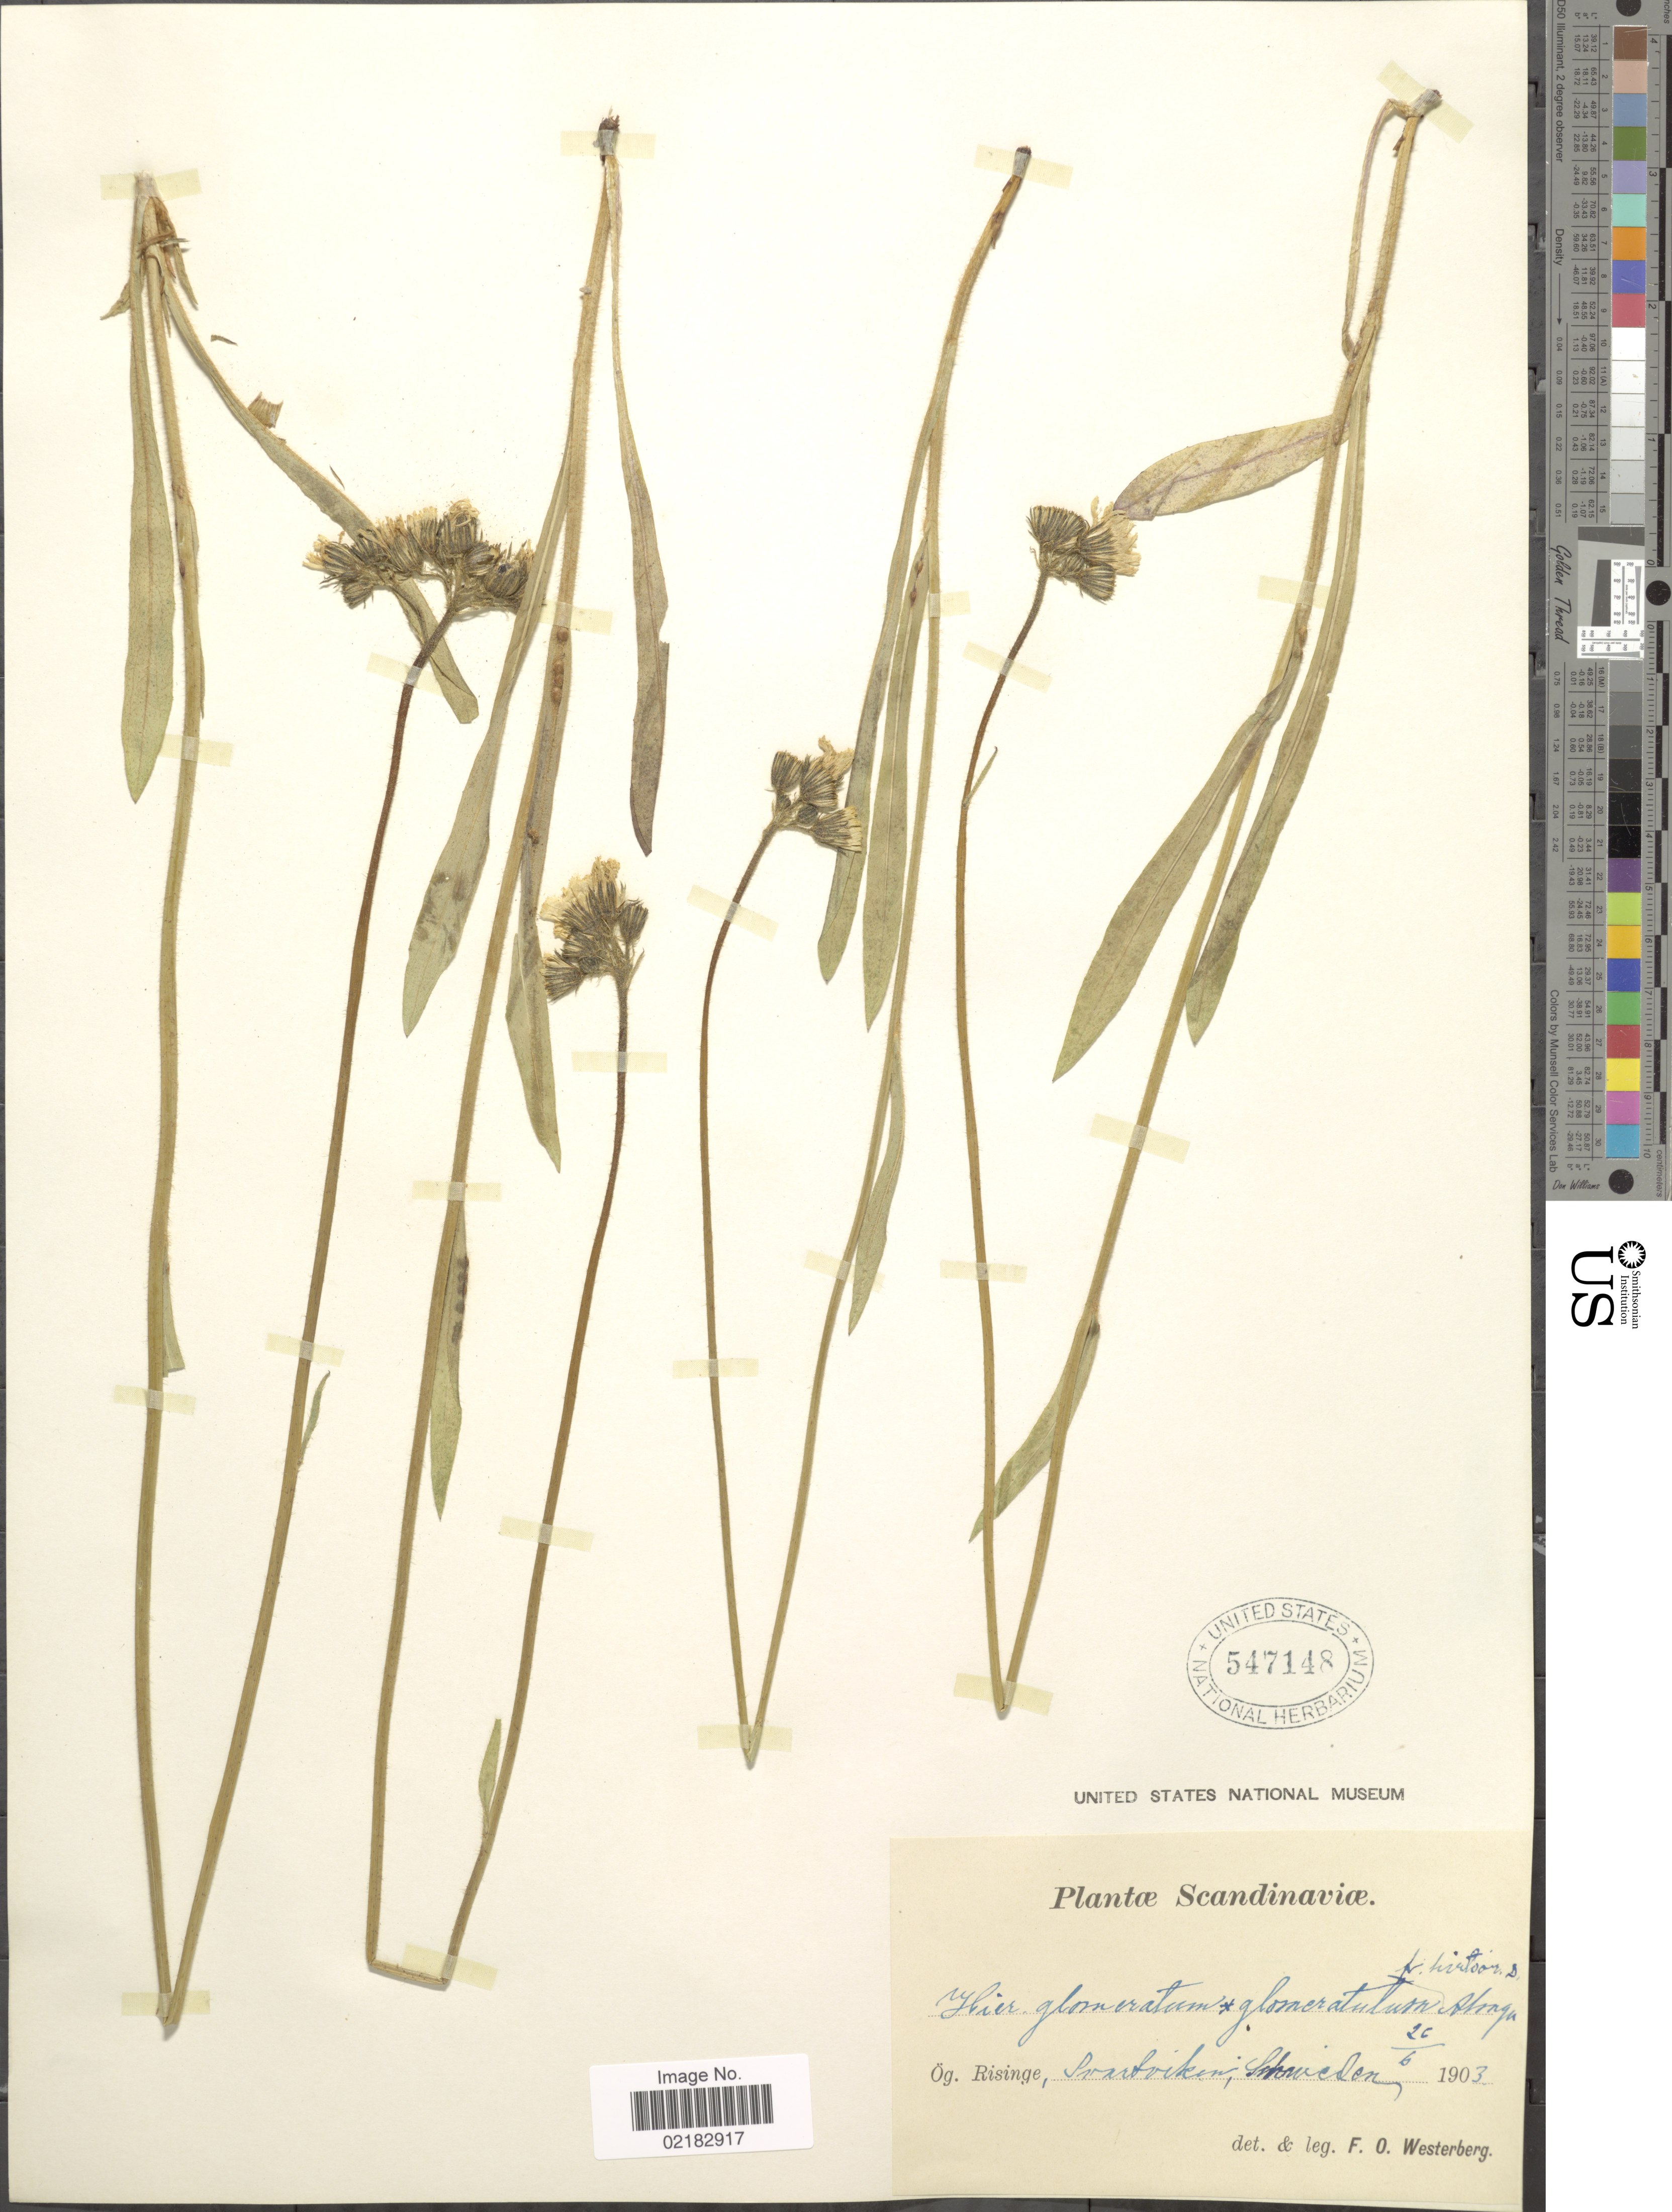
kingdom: Plantae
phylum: Tracheophyta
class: Magnoliopsida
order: Asterales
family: Asteraceae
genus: Pilosella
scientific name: Pilosella glomerata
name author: (Froel.) Fr.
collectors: F. Westerberg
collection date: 1903-06-26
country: Sweden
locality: Scandinaviae, Og. Risinge, Svasbviken [interpreted]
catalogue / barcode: US 547148